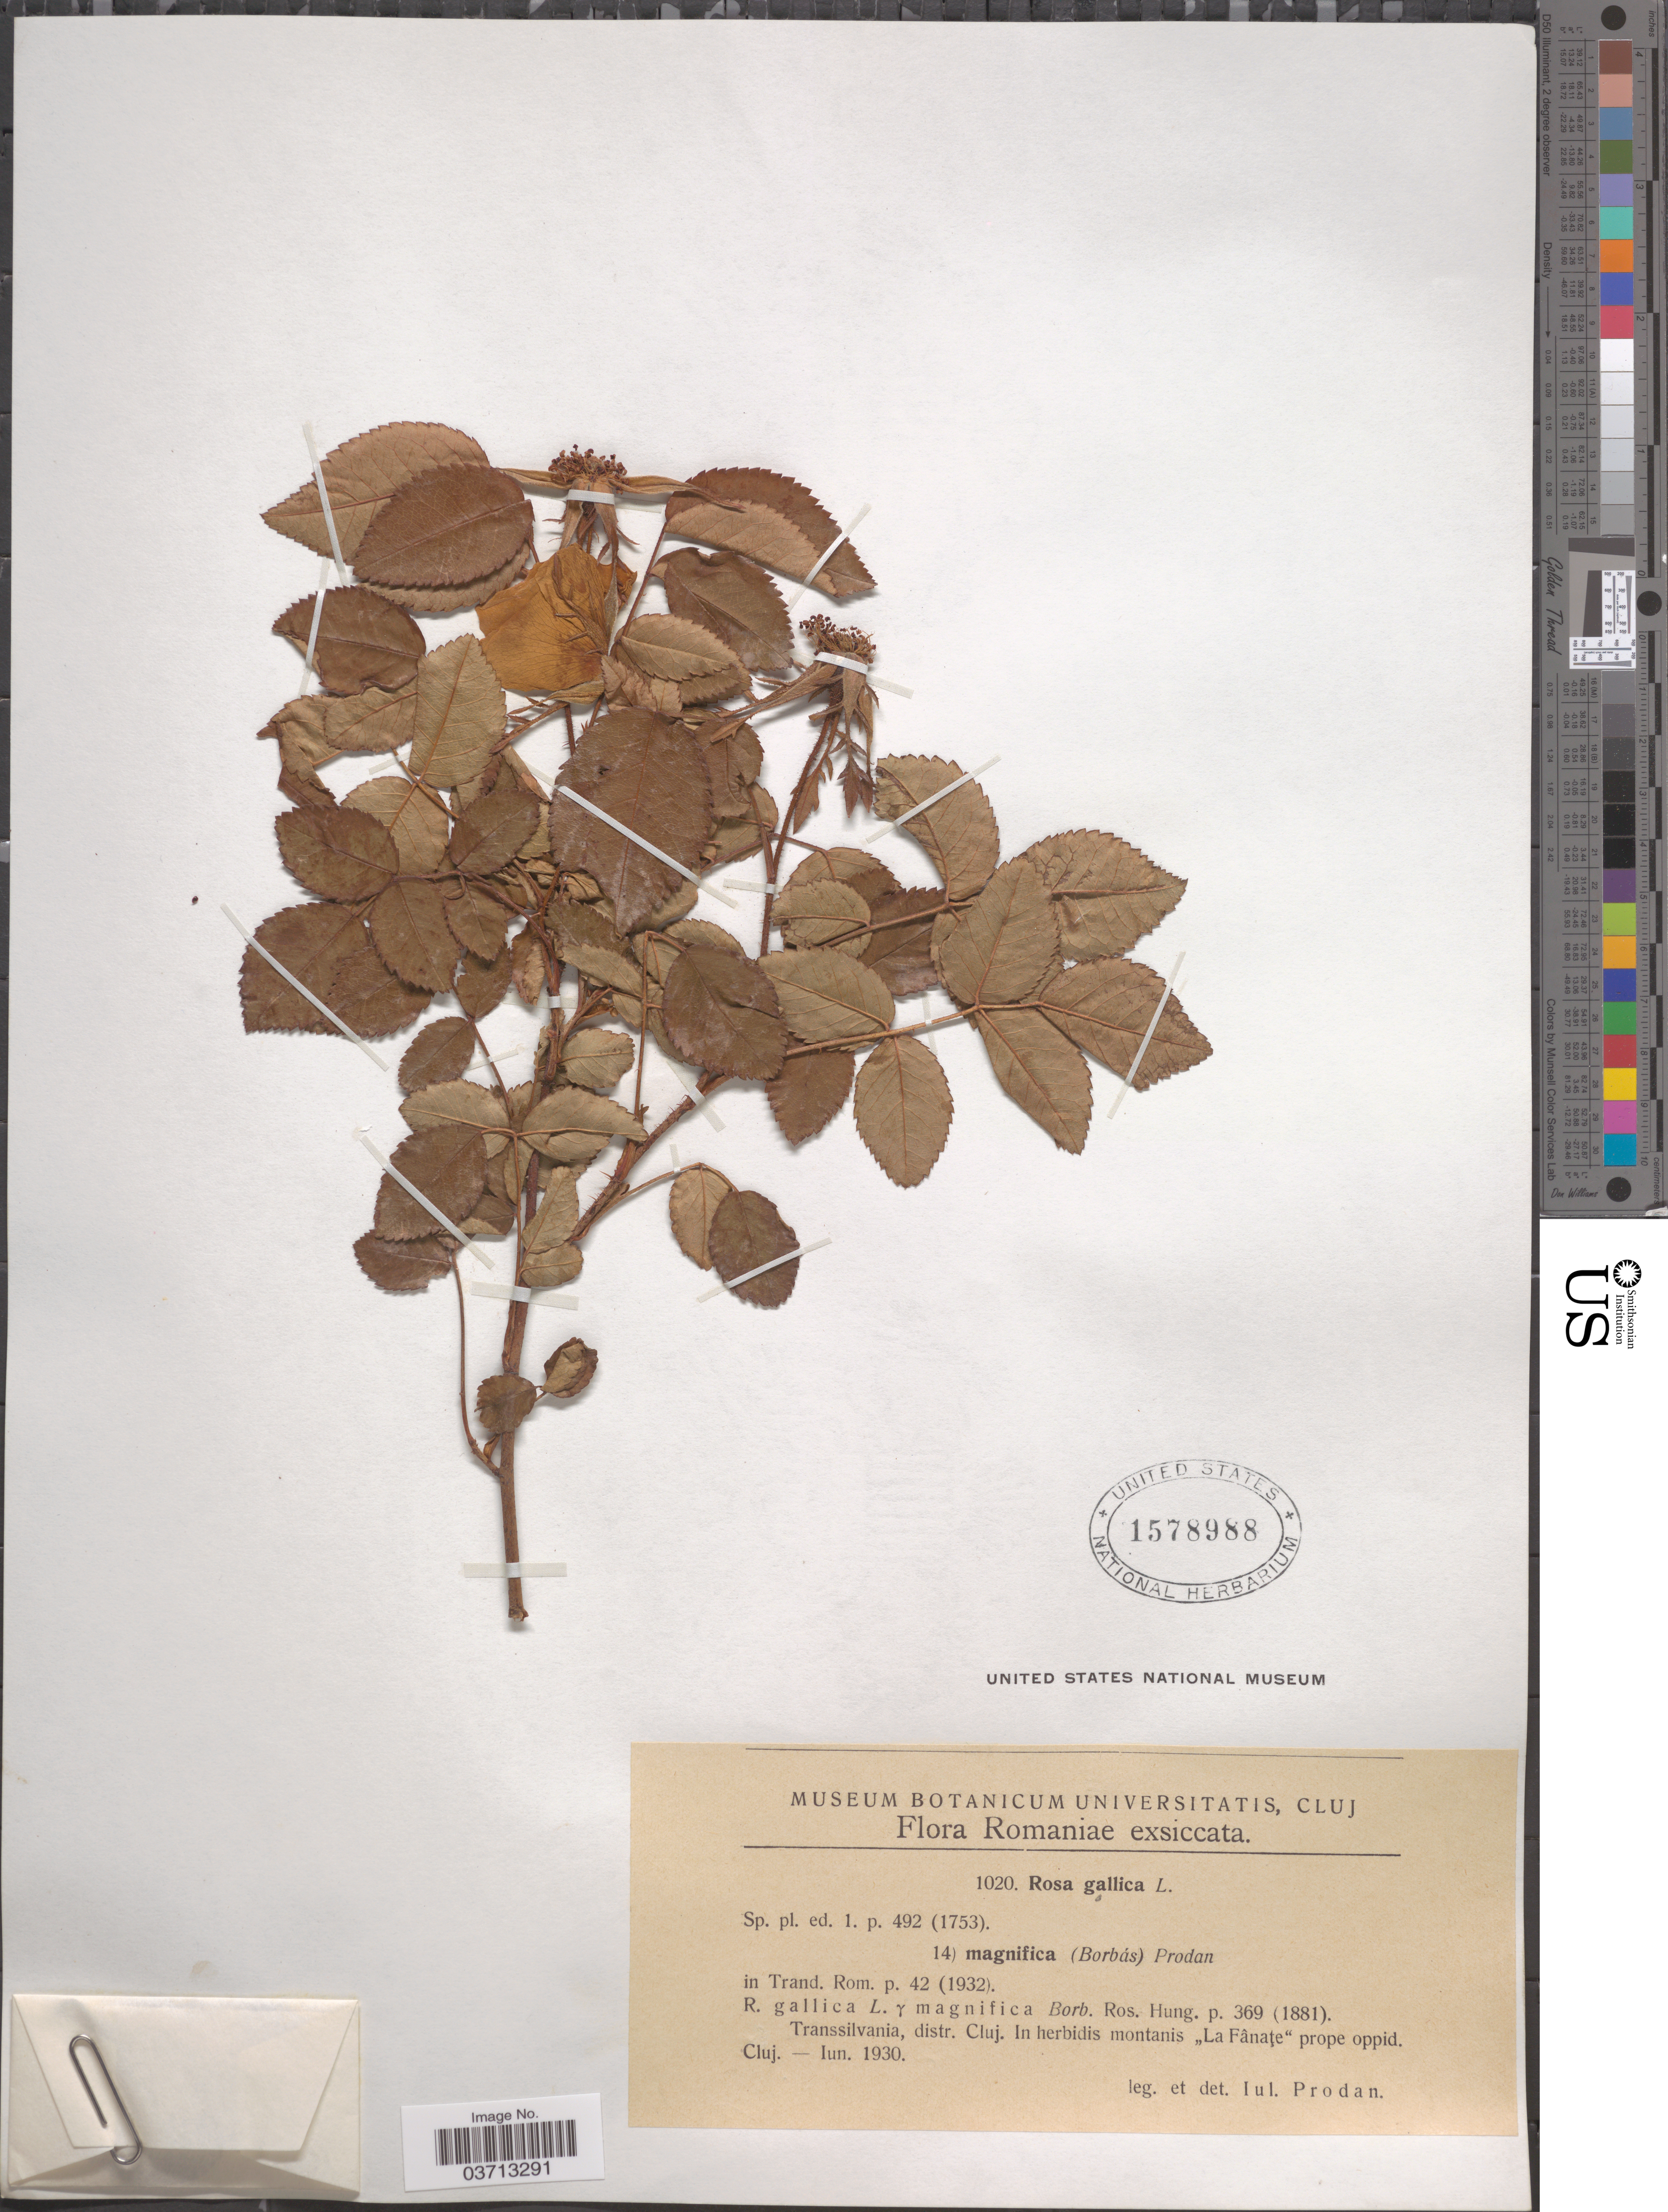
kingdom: Plantae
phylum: Tracheophyta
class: Magnoliopsida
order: Rosales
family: Rosaceae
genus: Rosa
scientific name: Rosa gallica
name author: L.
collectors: J. Prodan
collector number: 1020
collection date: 1930-06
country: Romania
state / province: Cluj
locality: Transsilvania, distr. Cluj. In herbidis montanis "La Fânaţe" prope oppid. Cluj.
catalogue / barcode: US 1578988